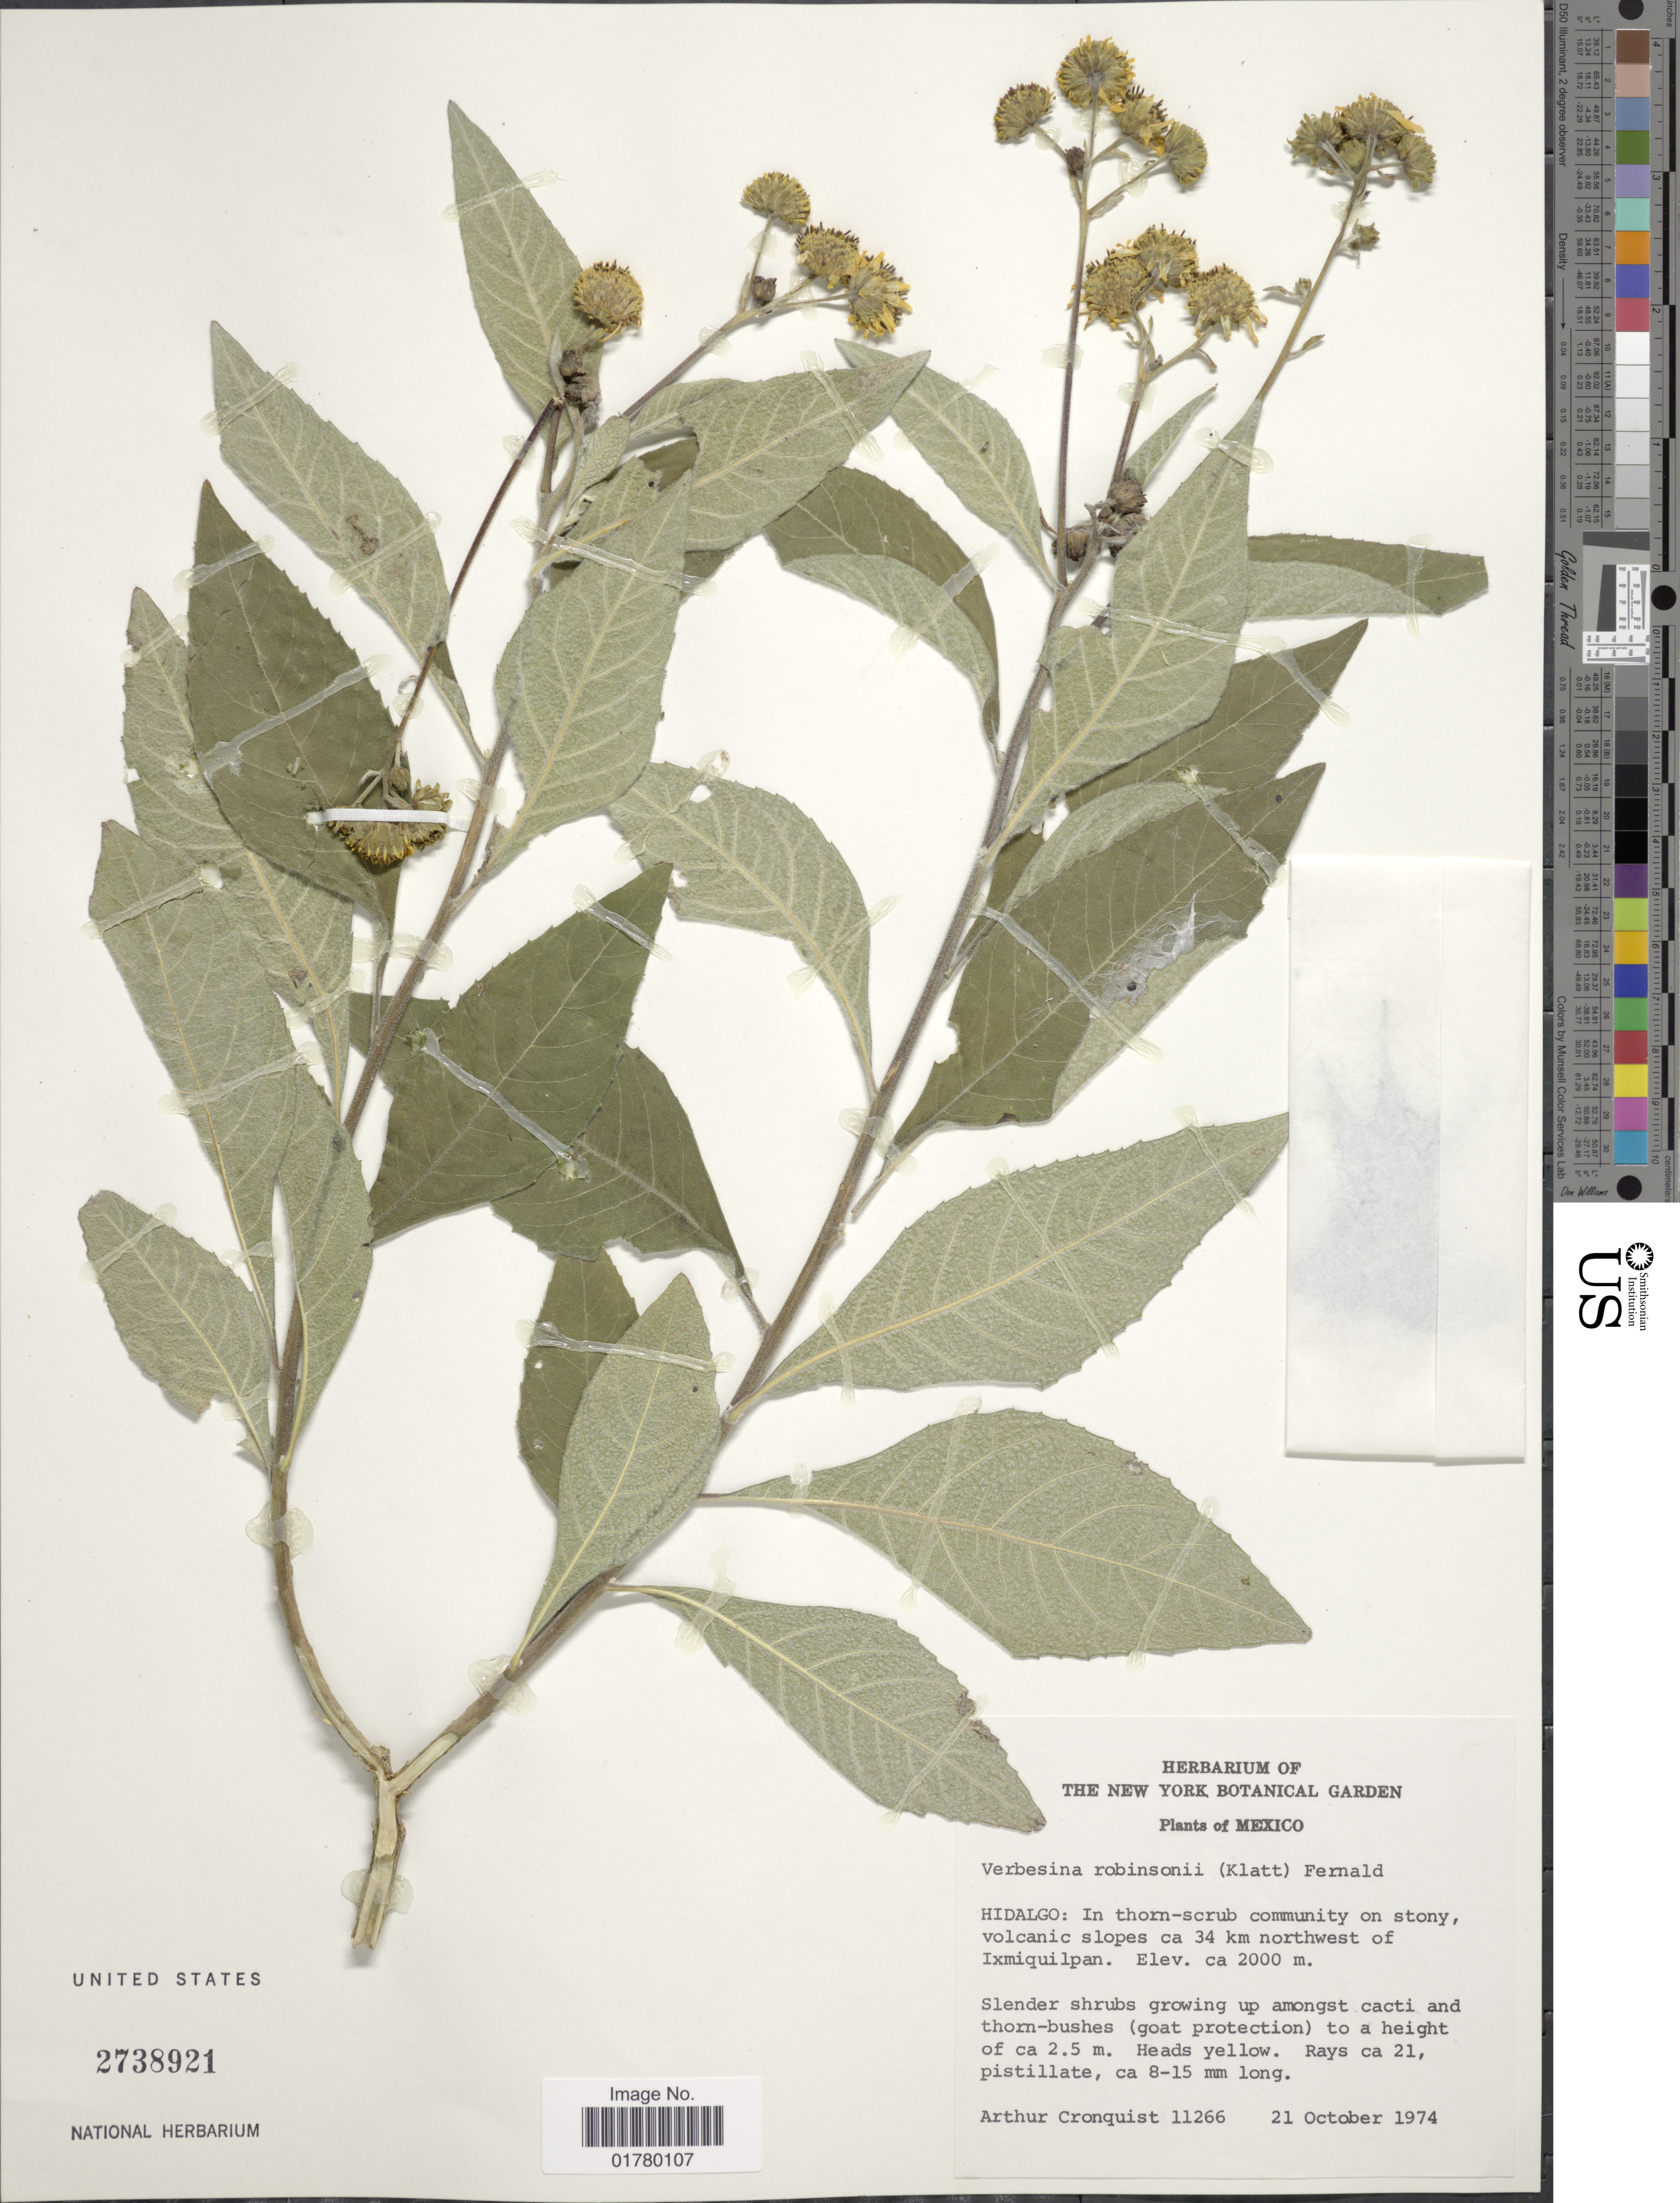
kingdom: Plantae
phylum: Tracheophyta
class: Magnoliopsida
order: Asterales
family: Asteraceae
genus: Verbesina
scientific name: Verbesina robinsonii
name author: (Klatt) Fernald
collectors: A. J. Cronquist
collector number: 11266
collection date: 1974-10-21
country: Mexico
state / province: Hidalgo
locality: In thorn-scrub community on stony, volcanic slopes ca 34 km northwest of Ixmiquilpan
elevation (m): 2000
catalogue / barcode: US 2738921